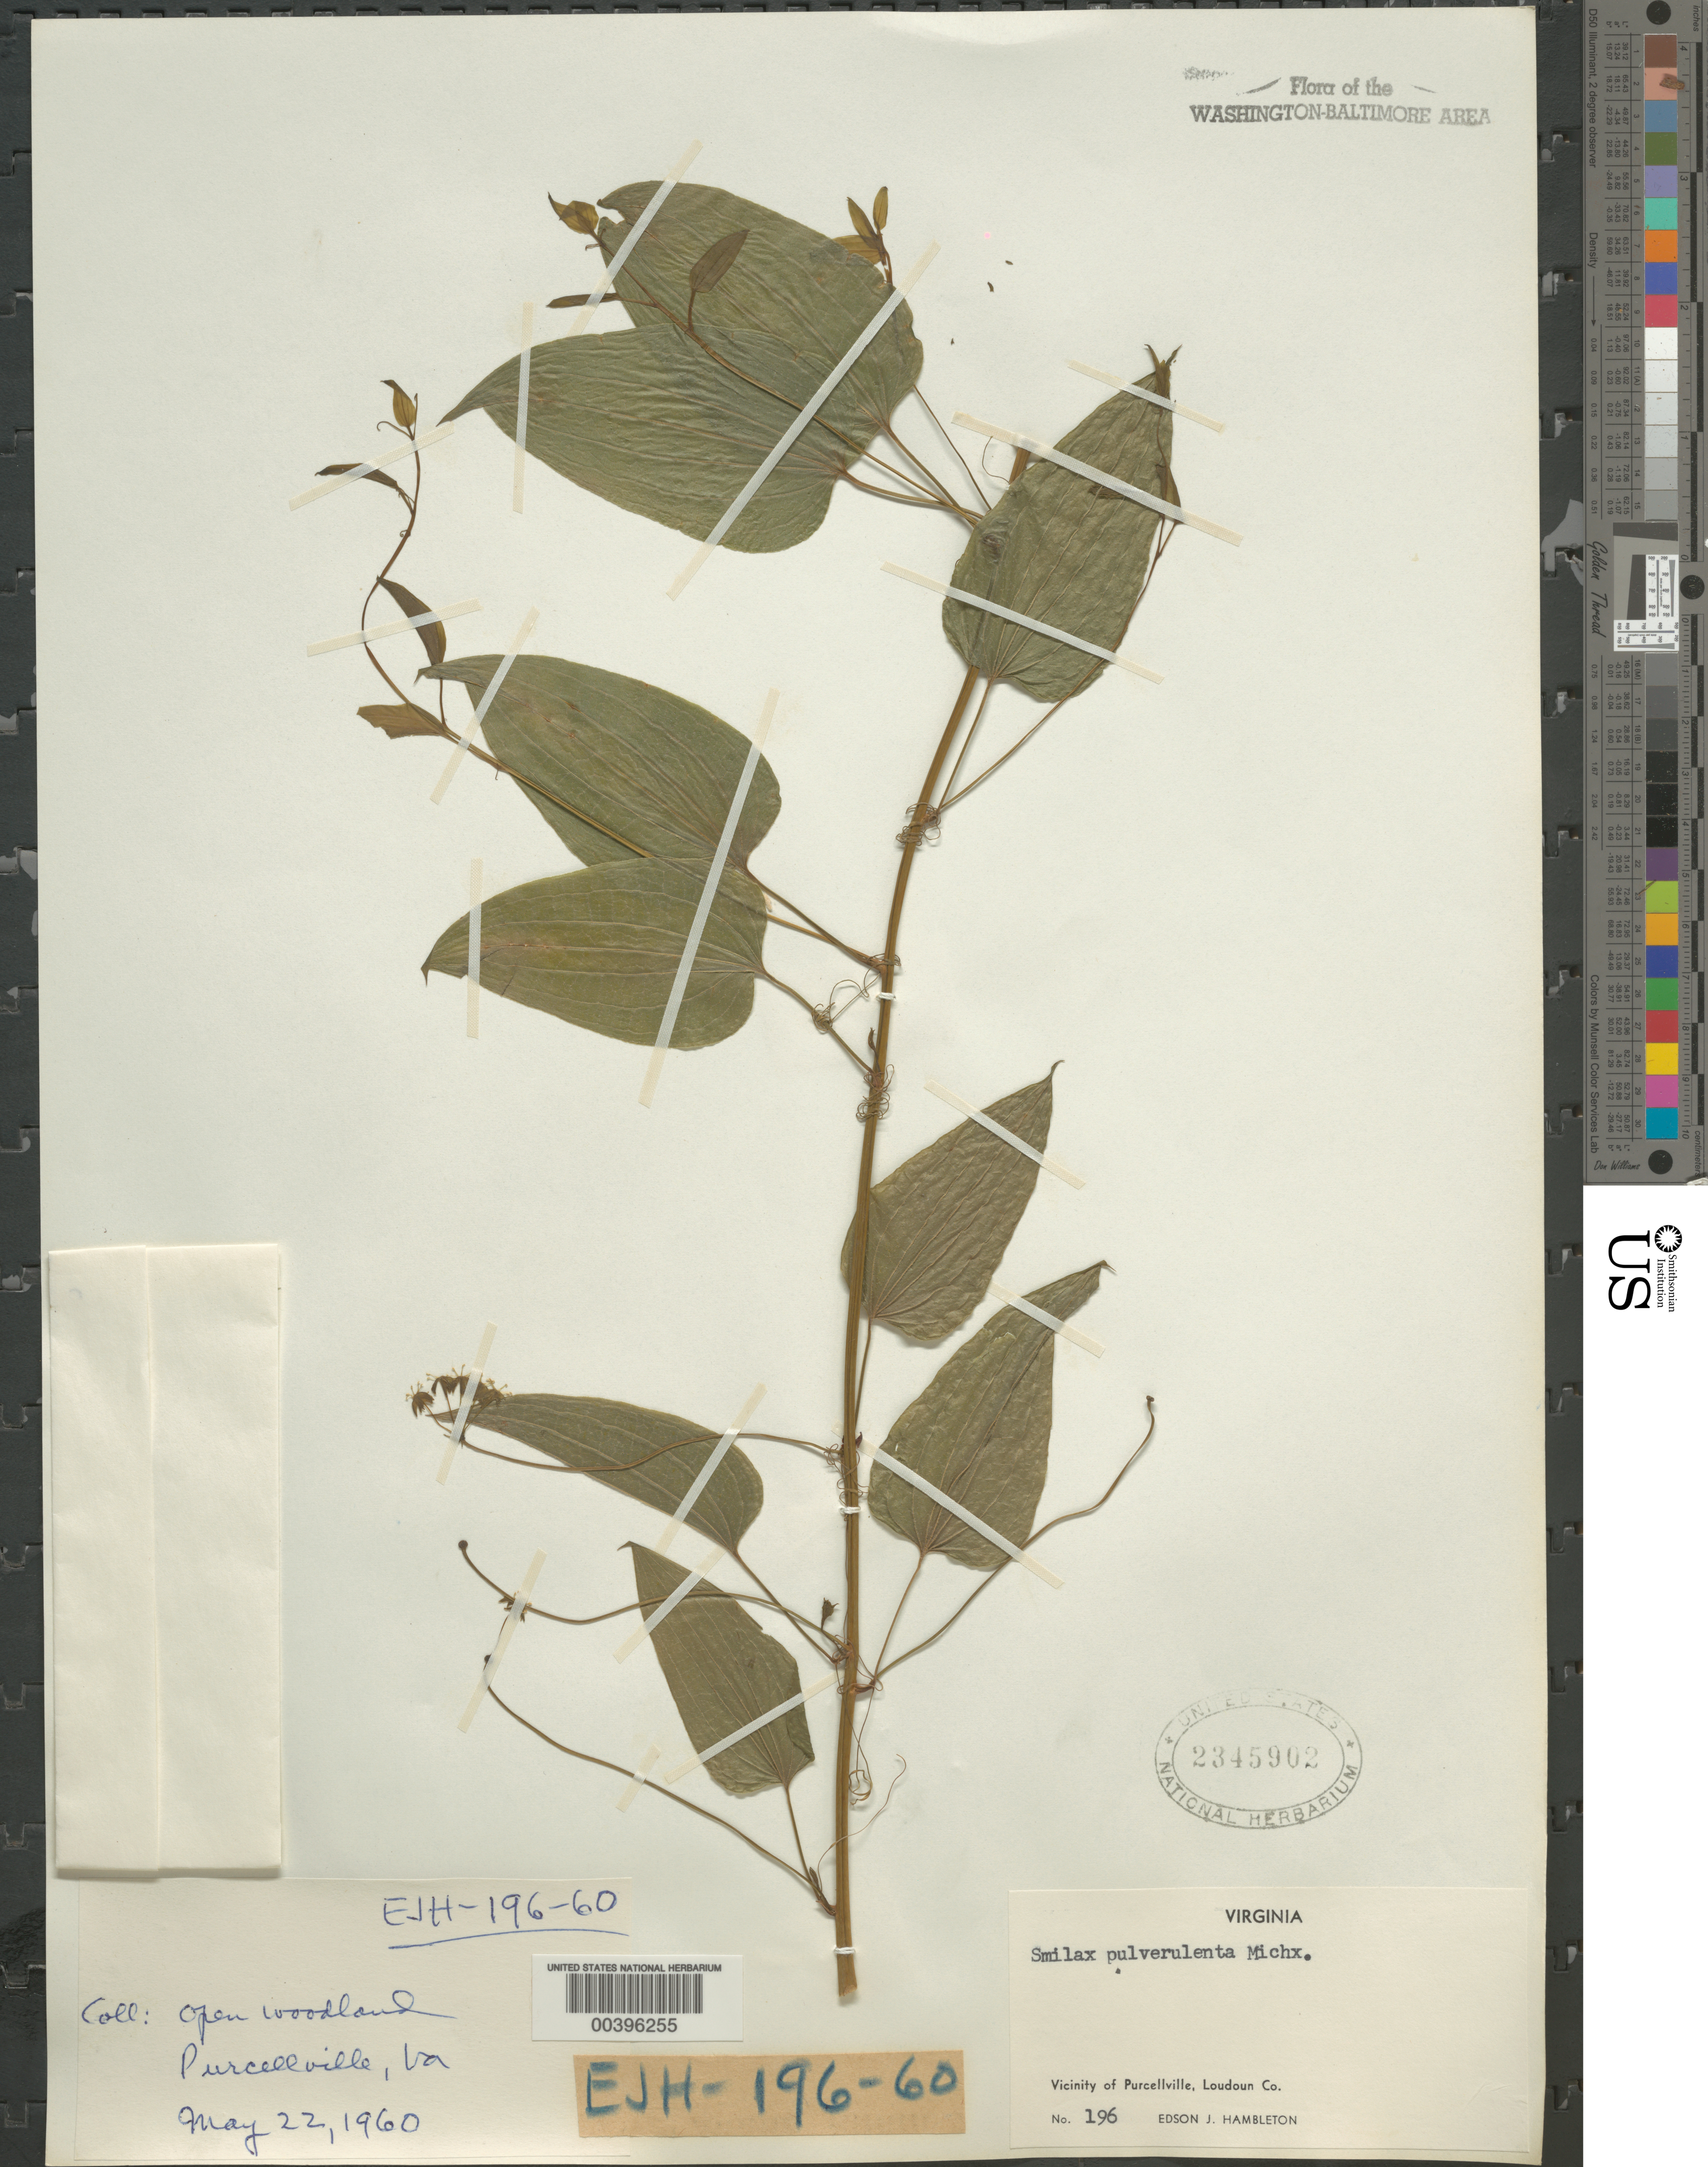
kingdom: Plantae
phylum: Tracheophyta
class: Liliopsida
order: Liliales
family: Smilacaceae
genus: Smilax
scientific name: Smilax pulverulenta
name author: Michx.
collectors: E. Hambleton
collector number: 196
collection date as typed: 22 May 1960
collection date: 1960-05-22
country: United States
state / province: Virginia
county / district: Loudoun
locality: Purcellville vicinity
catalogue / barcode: US 2345902